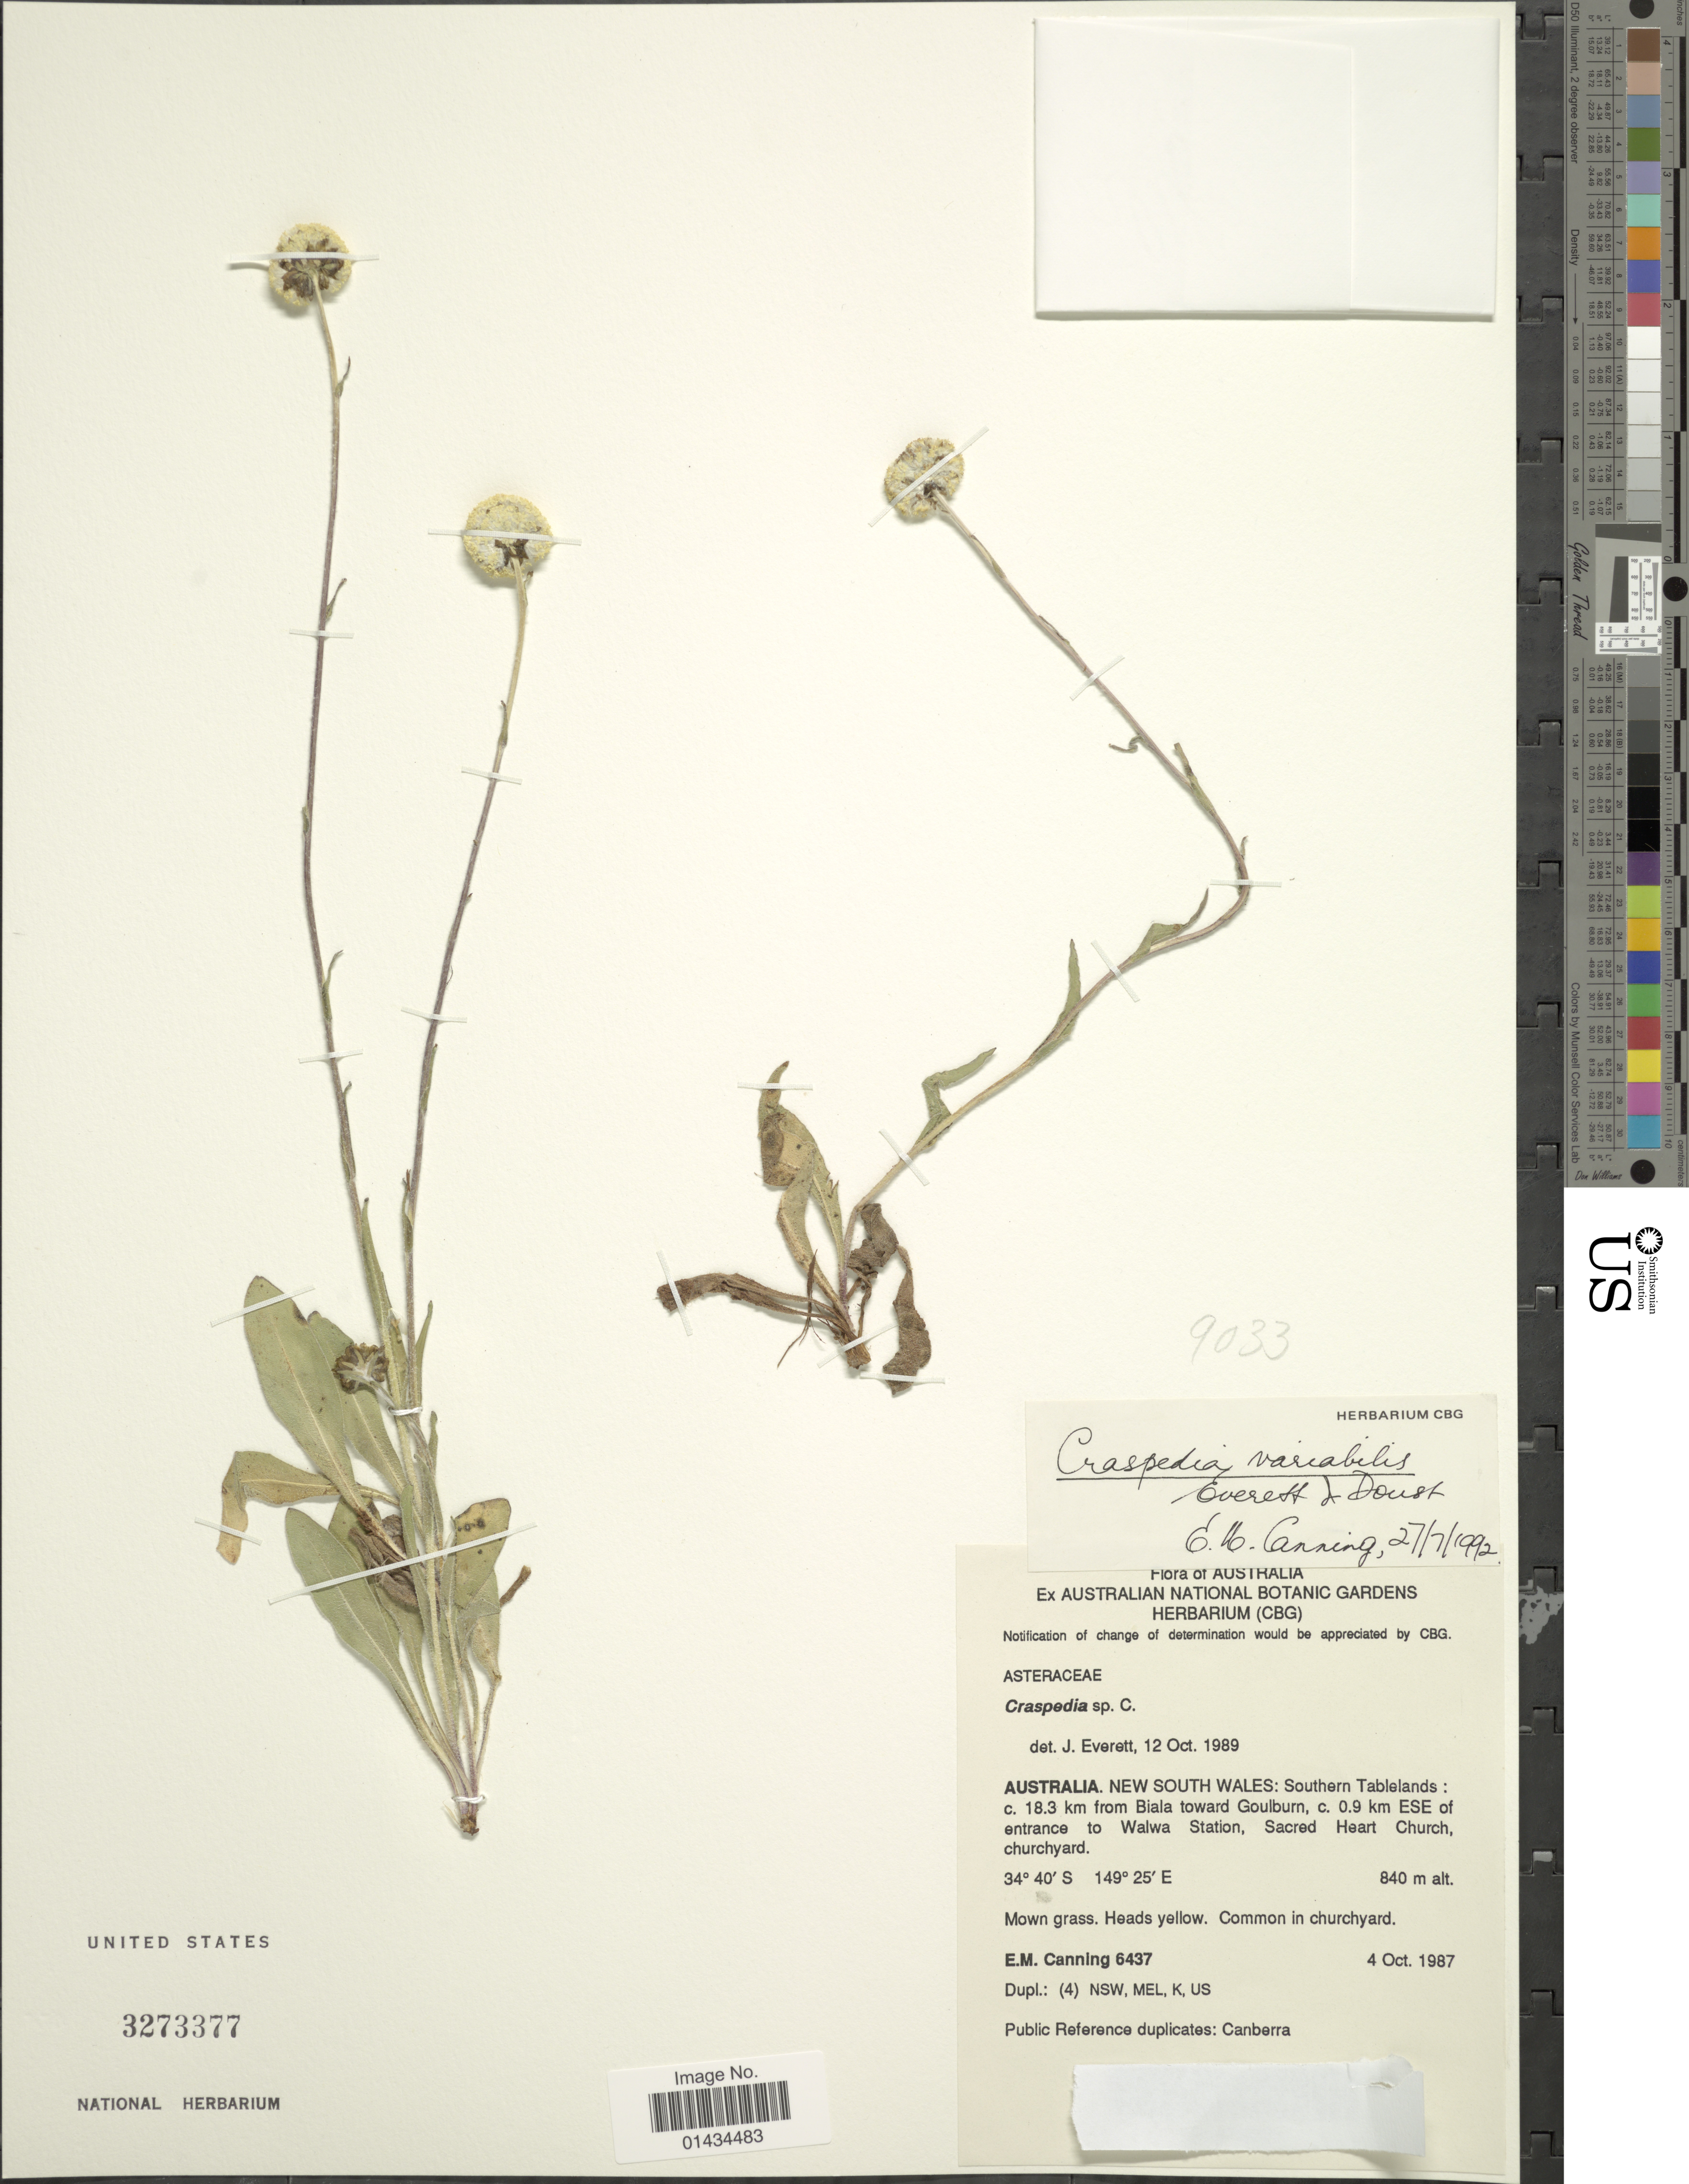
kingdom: Plantae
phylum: Tracheophyta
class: Magnoliopsida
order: Asterales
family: Asteraceae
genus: Craspedia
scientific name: Craspedia variabilis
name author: J. Everett & Joy Thomps.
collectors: E. Canning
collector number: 6437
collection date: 1987-10-04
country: Australia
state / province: New South Wales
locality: Southern Tablelands; ca. 18.3 km to Walwa Station, Sacred Heart Churchm churchyard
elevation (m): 840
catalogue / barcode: US 3273377